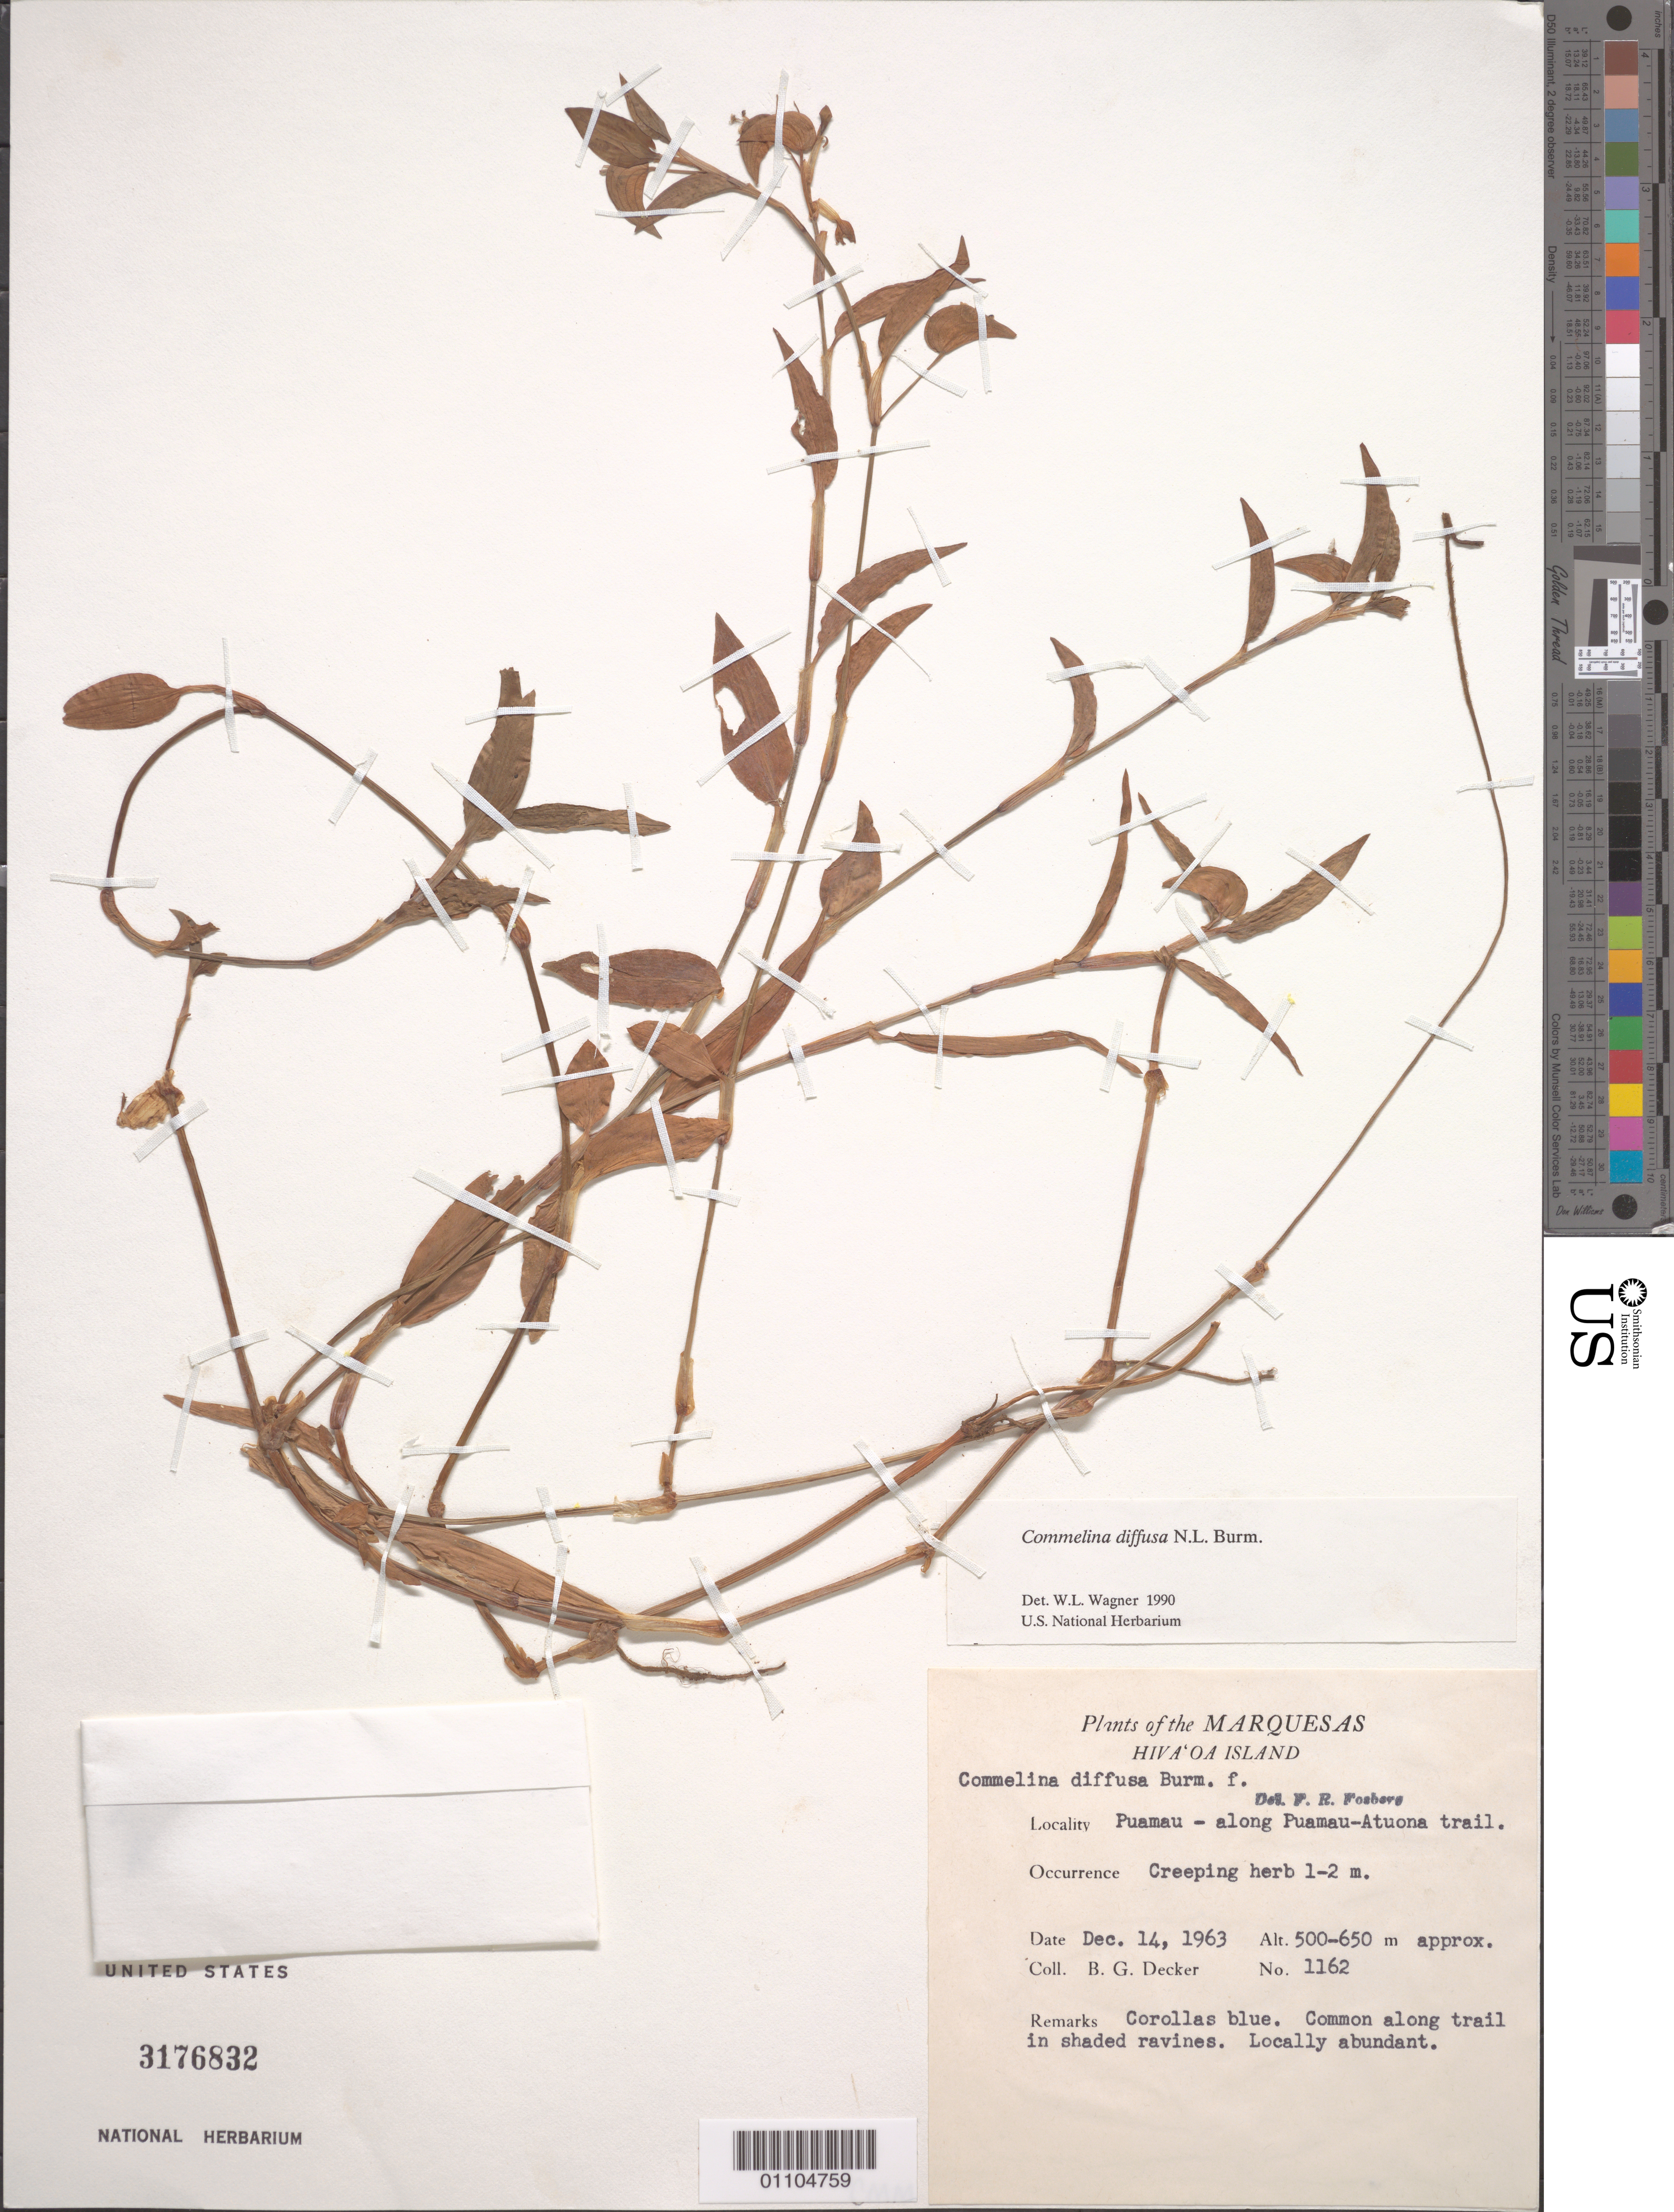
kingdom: Plantae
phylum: Tracheophyta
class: Liliopsida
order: Commelinales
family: Commelinaceae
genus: Commelina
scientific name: Commelina diffusa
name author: Burm. f.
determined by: Wagner, W. L., (BOT), Smithsonian Institution - National Museum of Natural History (UNITED STATES)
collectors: B. G. Decker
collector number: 1162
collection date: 1963-12-14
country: French Polynesia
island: Hiva Oa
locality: Puamau, along Puamau-Atuona Trail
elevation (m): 500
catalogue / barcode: US 3176832